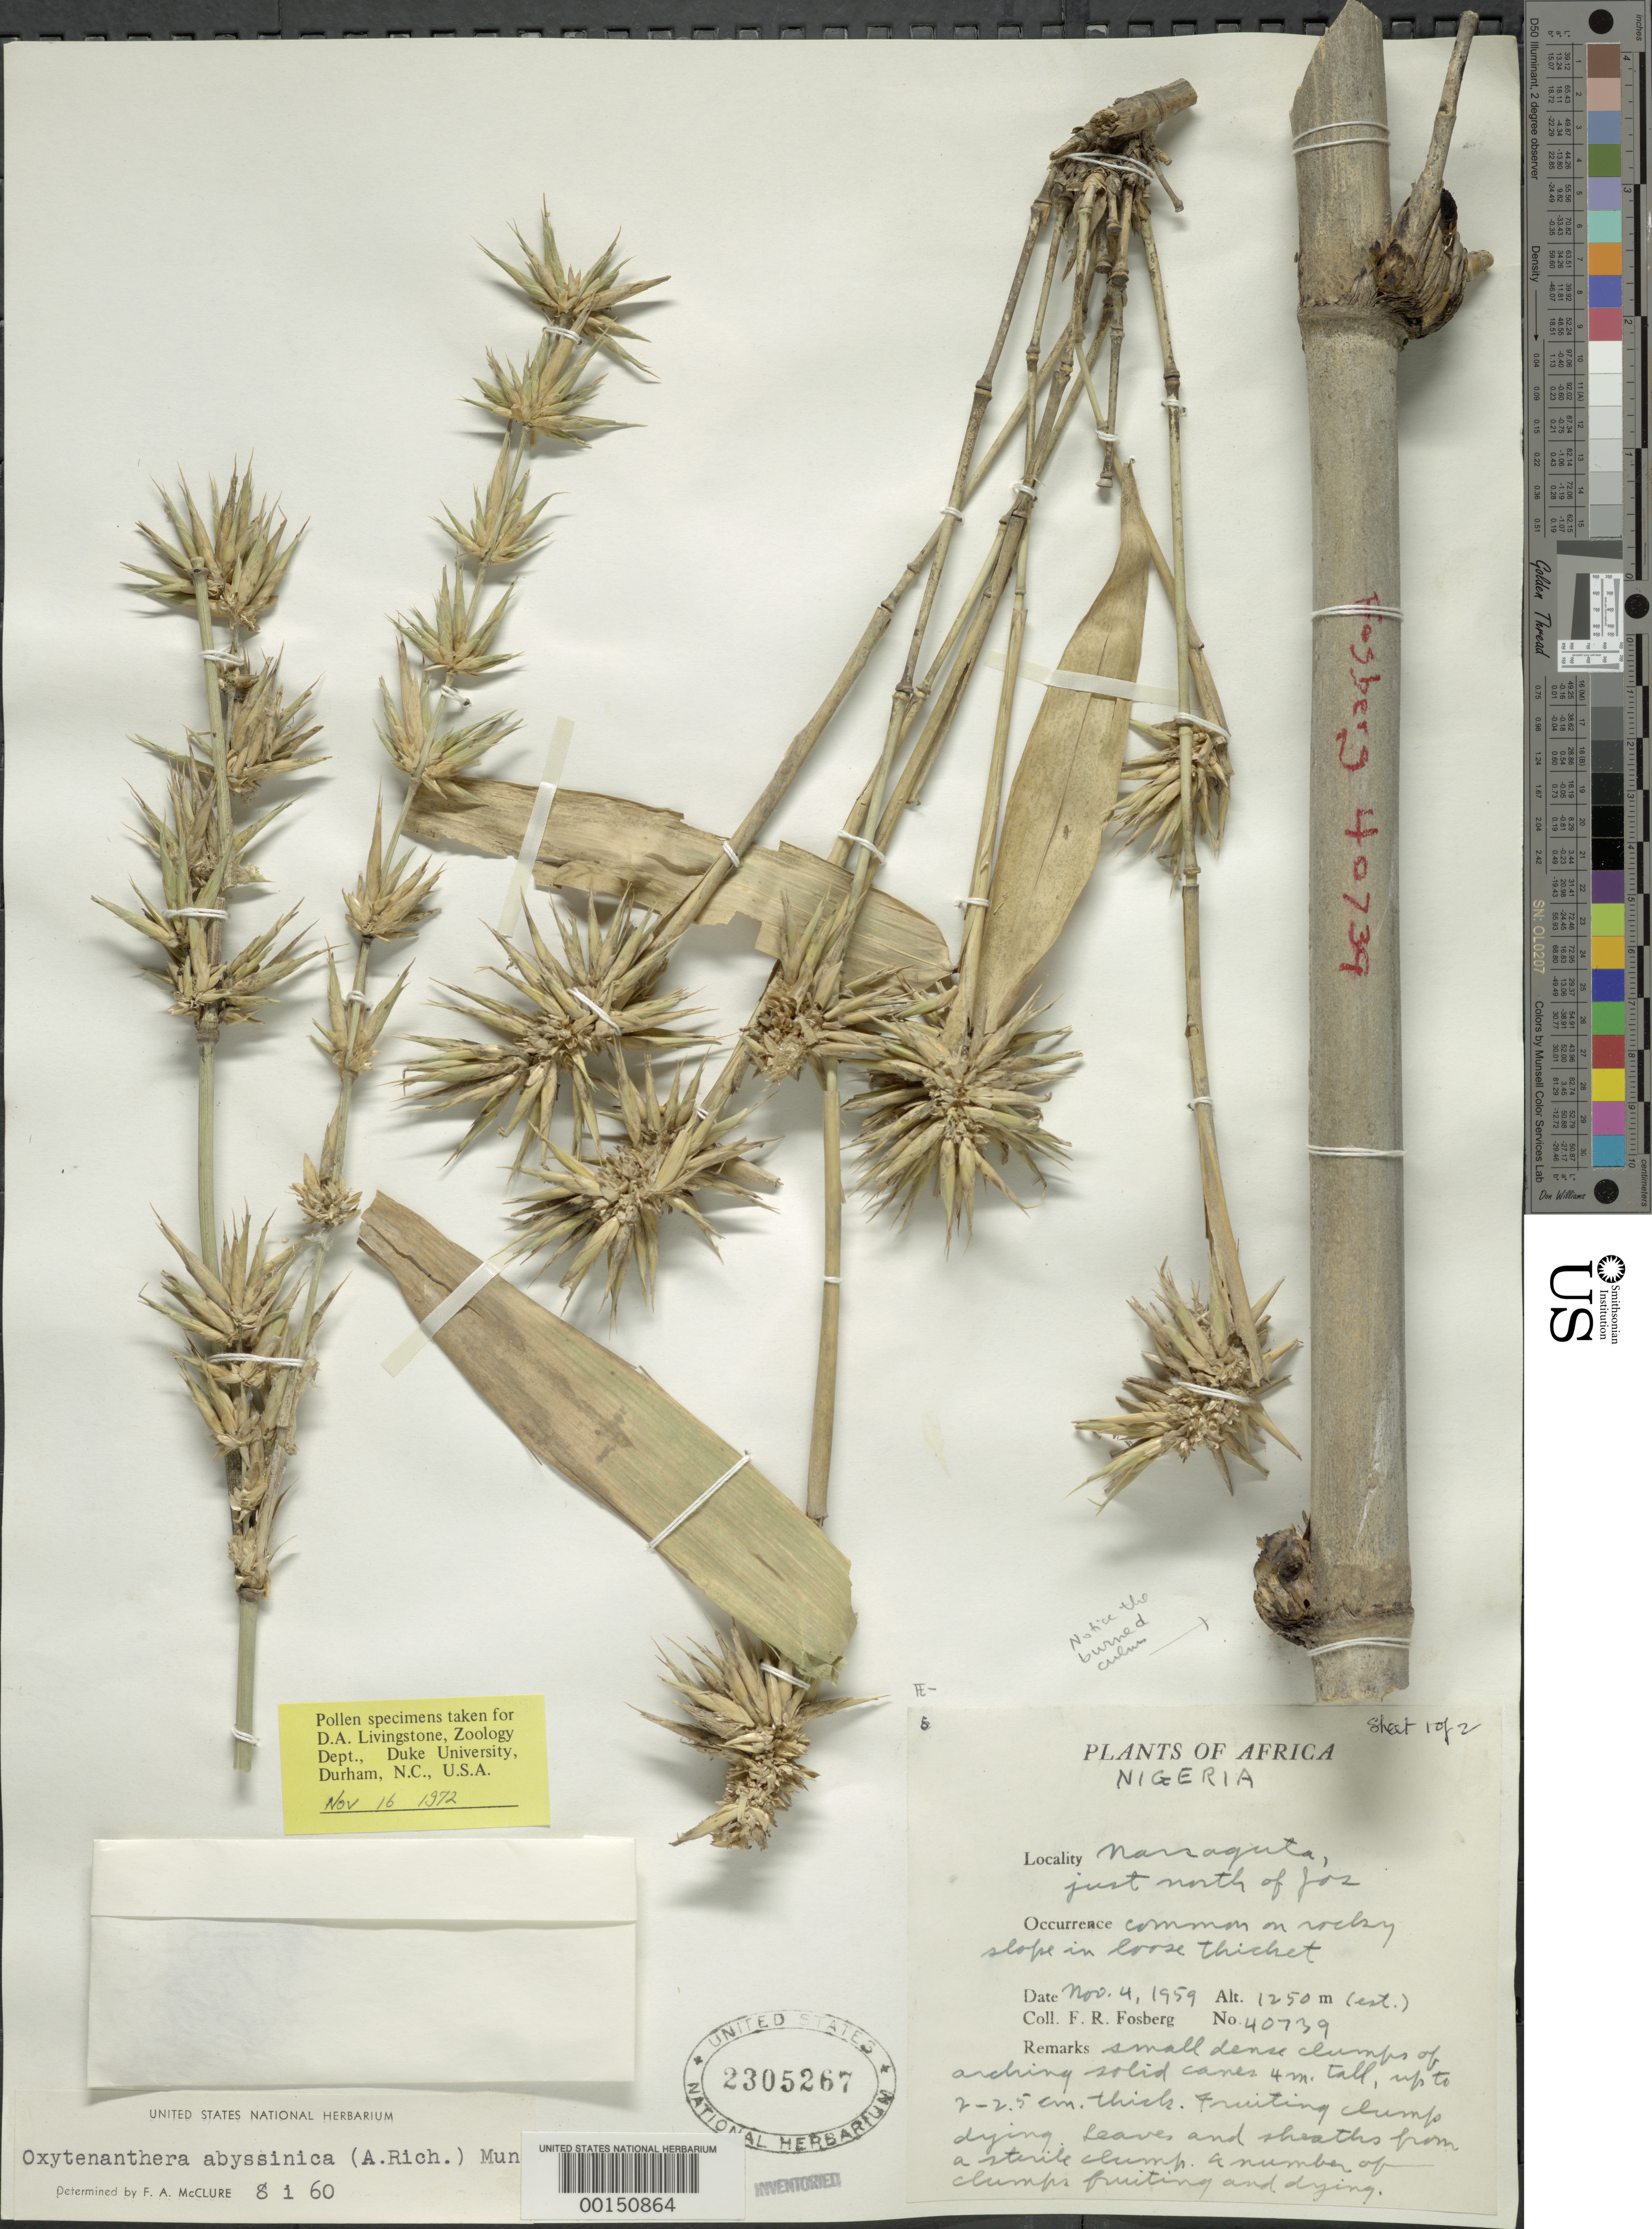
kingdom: Plantae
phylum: Tracheophyta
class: Liliopsida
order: Poales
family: Poaceae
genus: Oxytenanthera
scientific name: Oxytenanthera abyssinica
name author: (A. Rich.) Munro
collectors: F. R. Fosberg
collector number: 40739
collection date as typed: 04 Nov 1959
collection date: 1959-11-04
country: Nigeria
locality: Nassaguta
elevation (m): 1250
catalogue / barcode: US 2305267